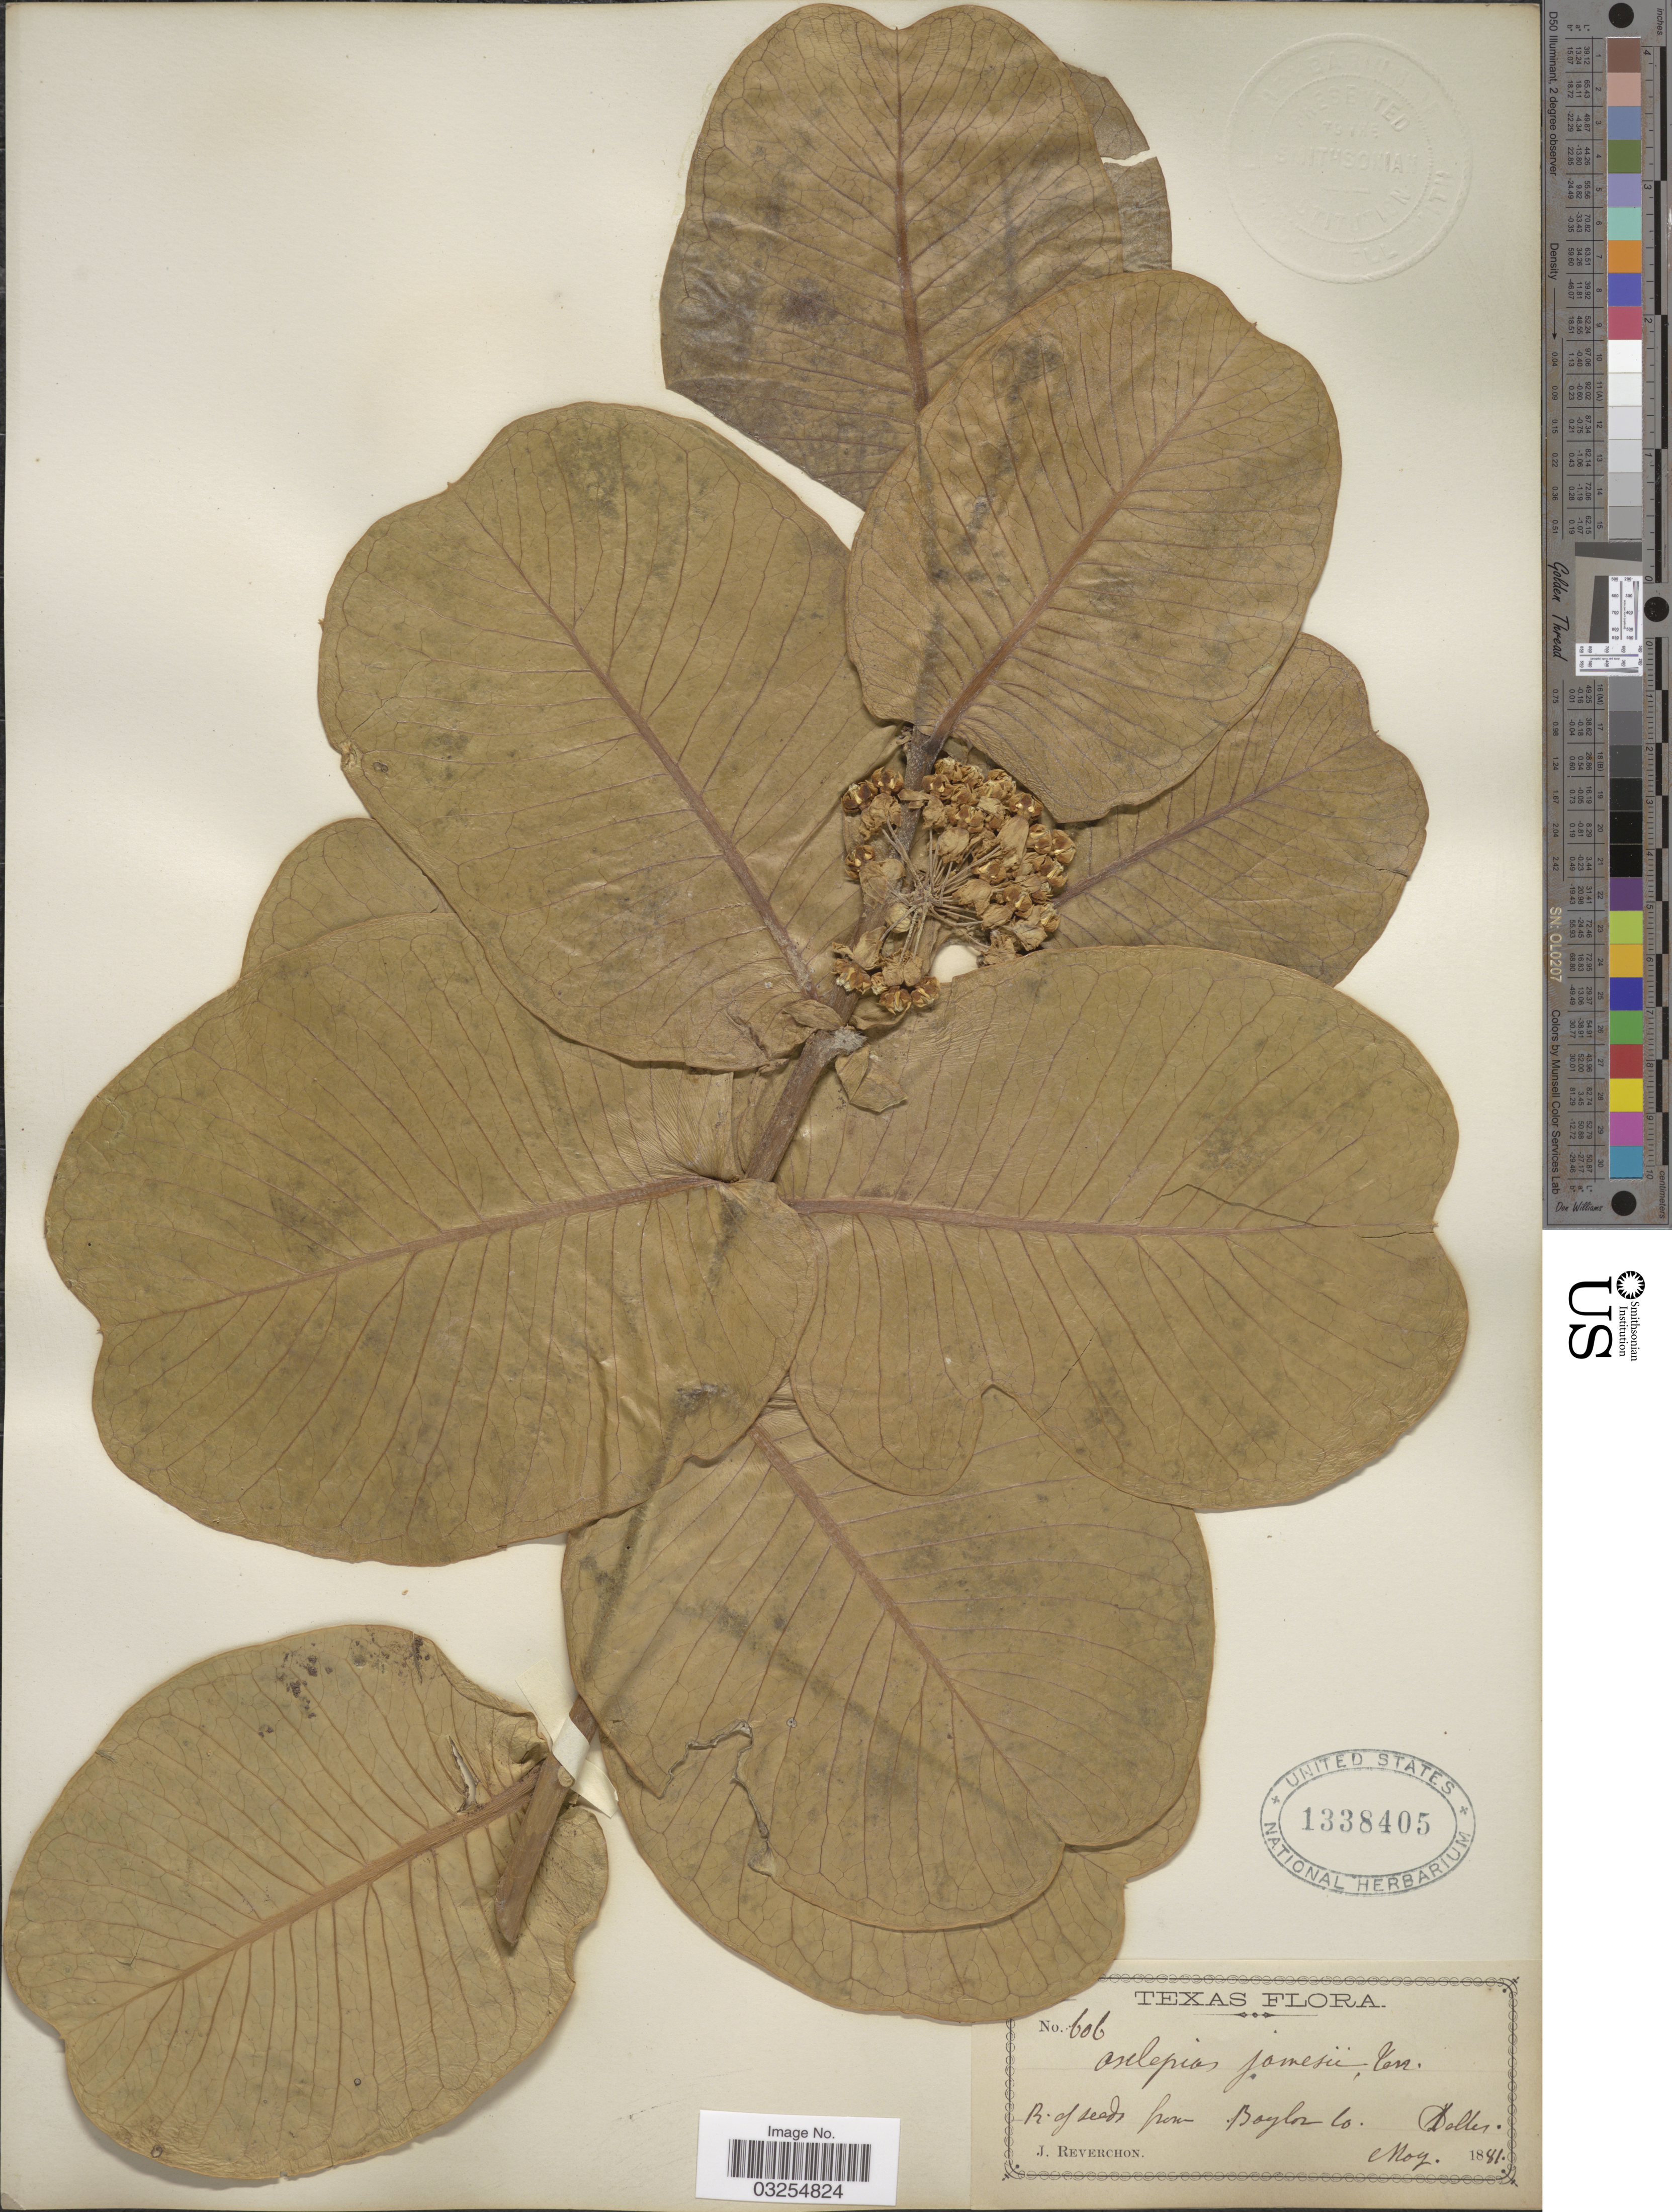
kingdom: Plantae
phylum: Tracheophyta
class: Magnoliopsida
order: Gentianales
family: Apocynaceae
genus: Asclepias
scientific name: Asclepias latifolia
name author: Torr.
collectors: J. Reverchon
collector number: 606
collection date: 1841-05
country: United States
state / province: Texas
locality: Baylor Co, Dalles.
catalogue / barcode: US 1338405